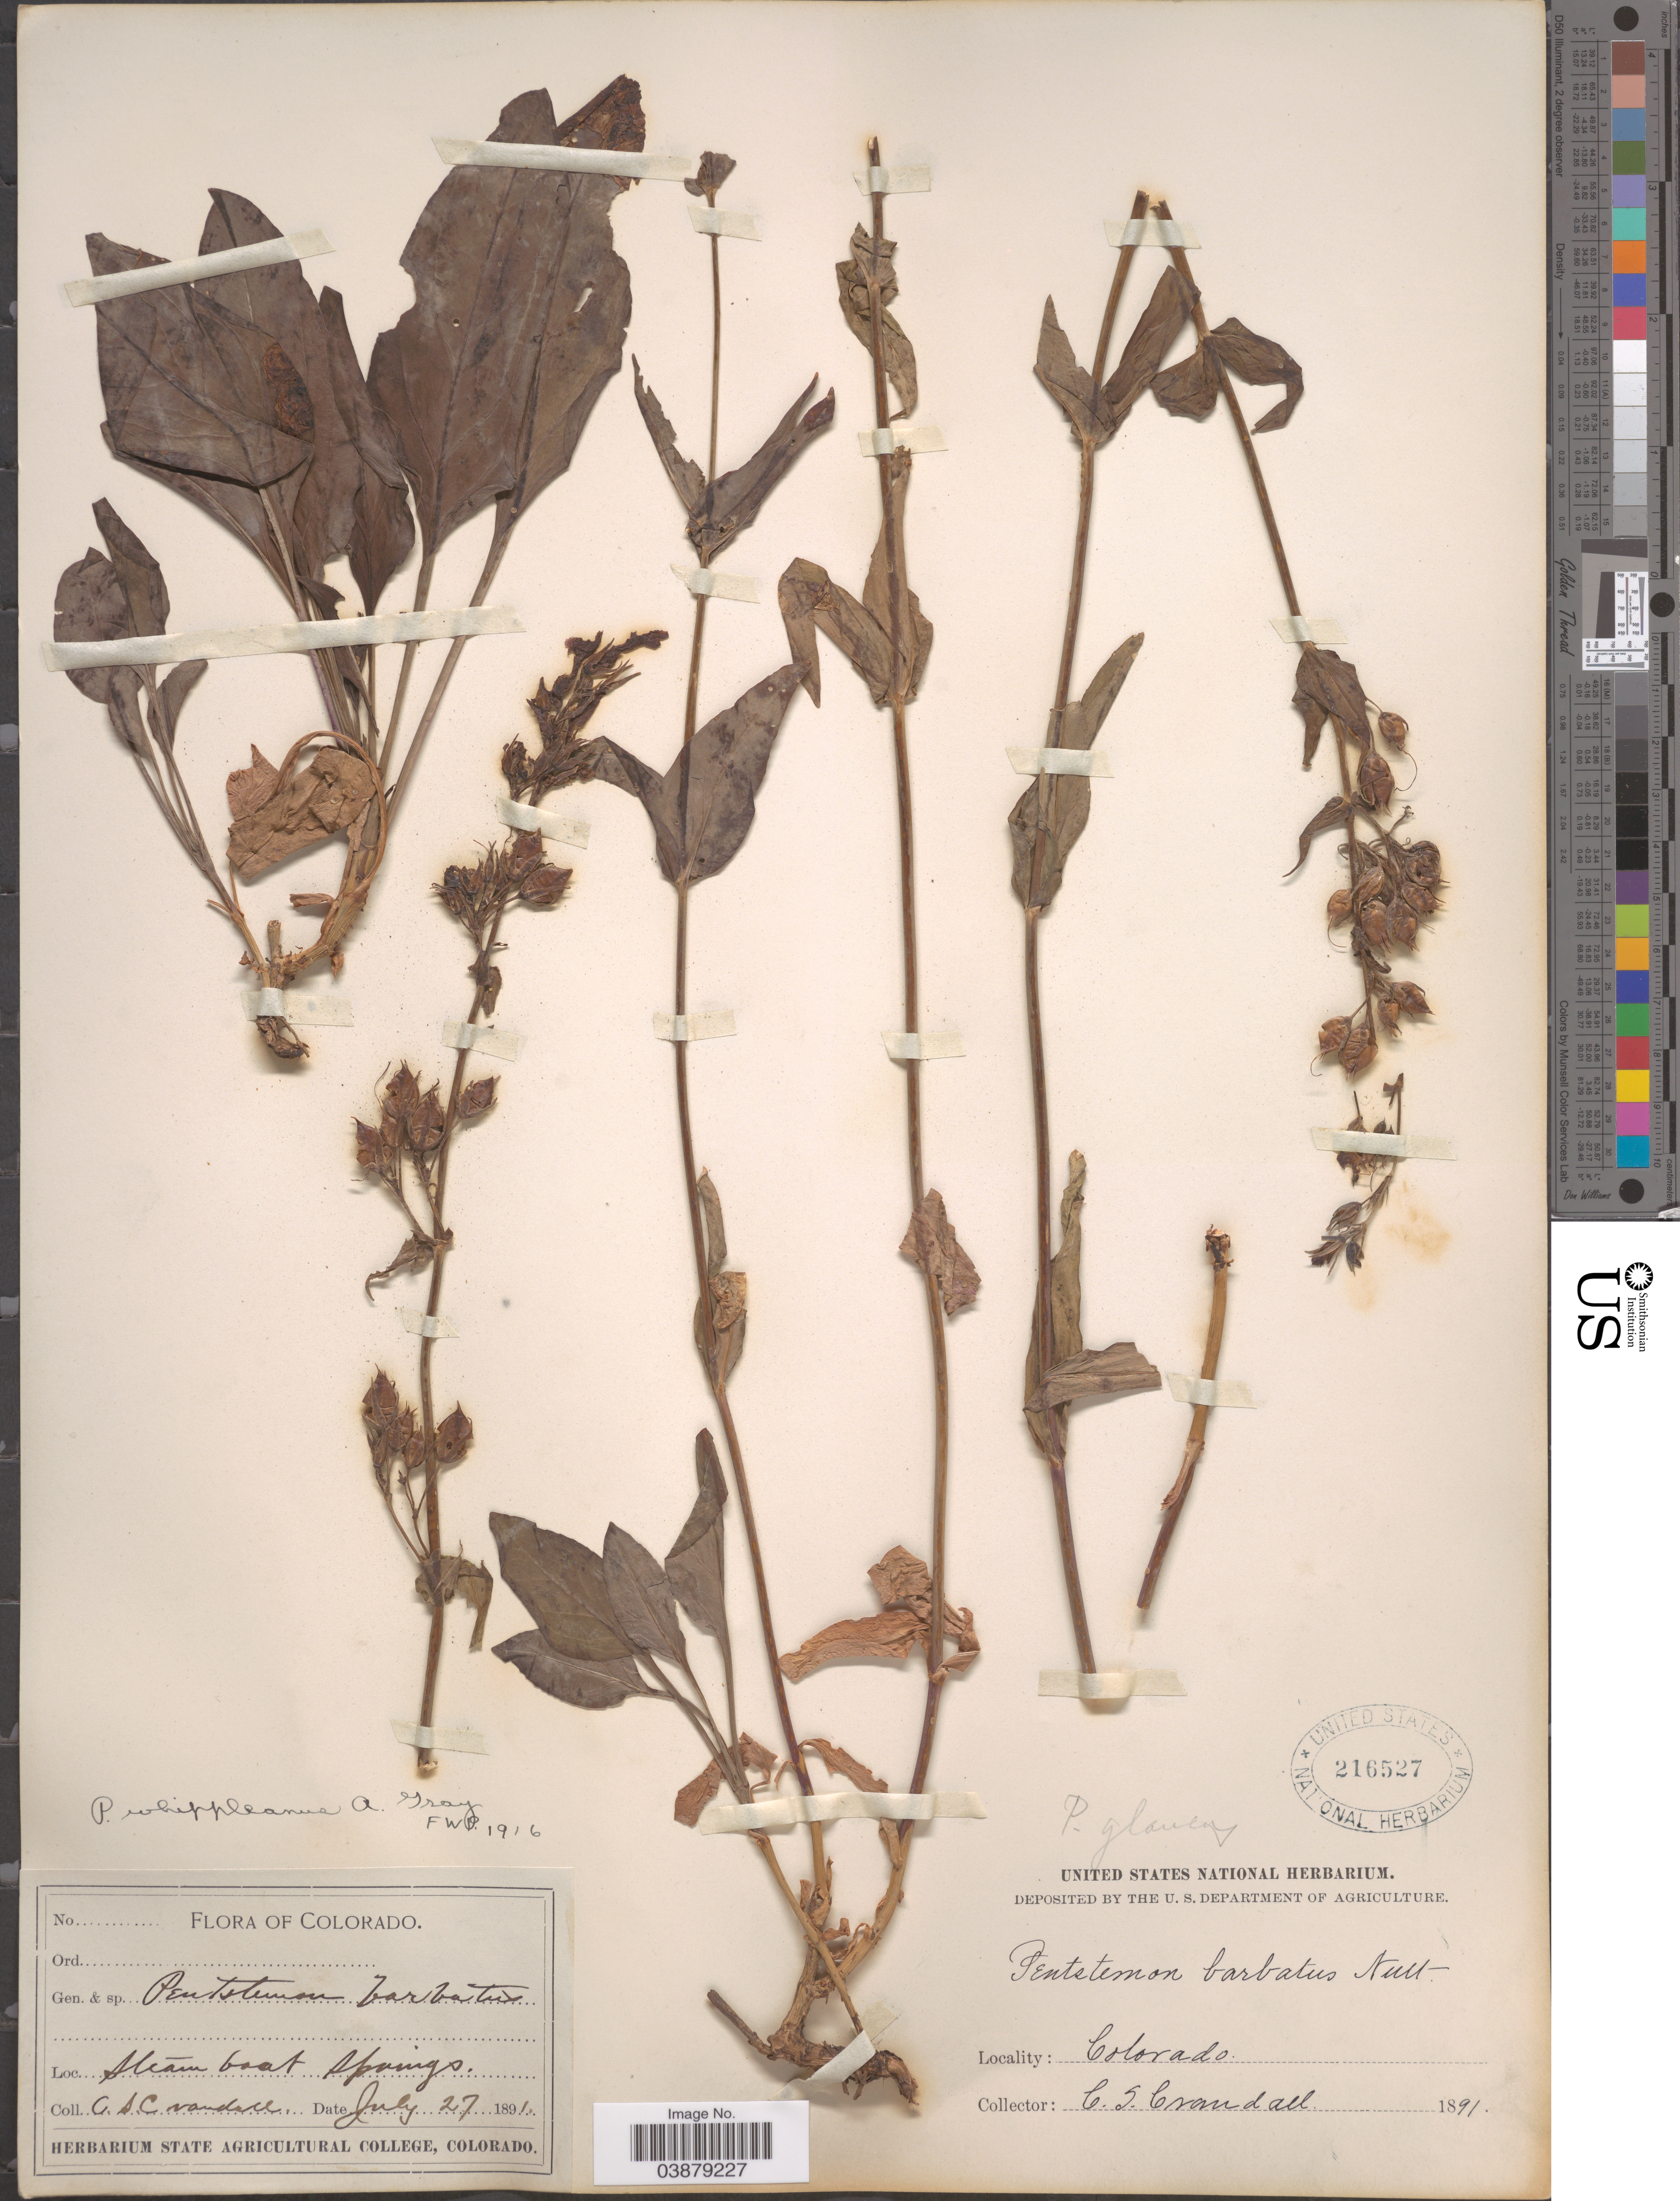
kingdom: Plantae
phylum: Tracheophyta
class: Magnoliopsida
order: Lamiales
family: Plantaginaceae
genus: Penstemon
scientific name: Penstemon whippleanus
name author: A. Gray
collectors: C. Crandall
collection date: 1891-07-27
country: United States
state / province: Colorado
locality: Steam boat Springs.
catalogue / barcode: US 216527